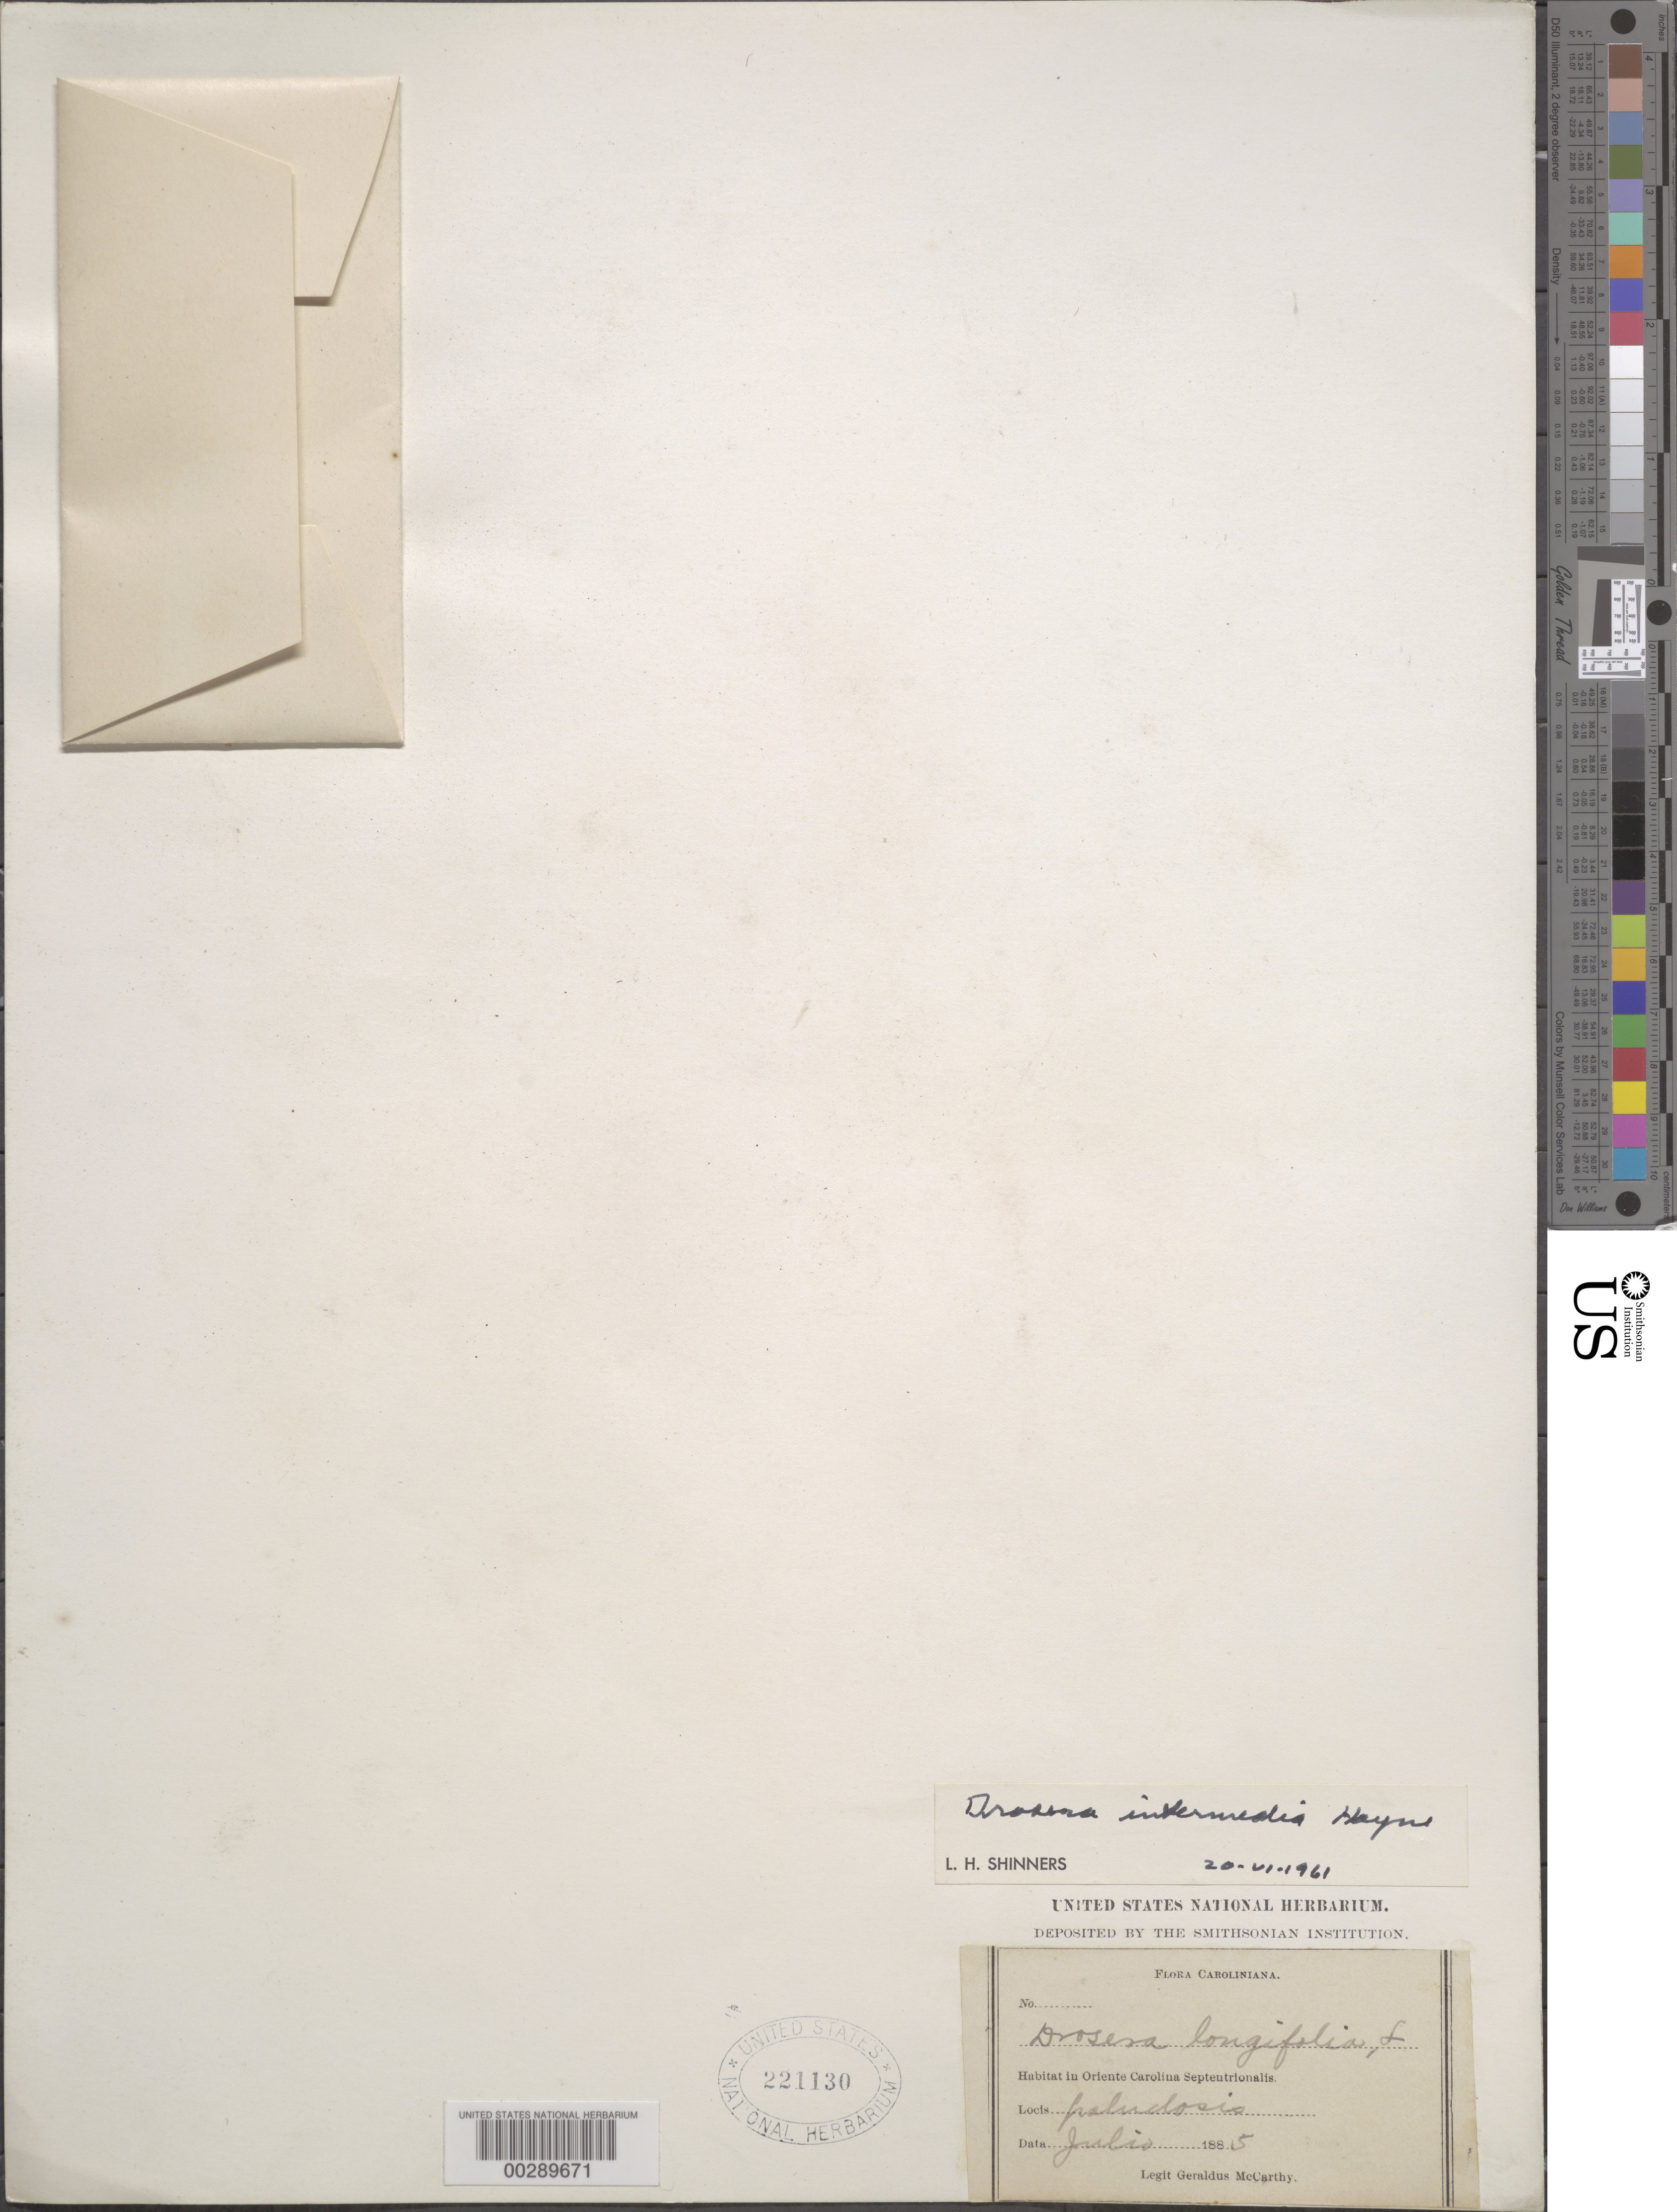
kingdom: Plantae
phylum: Tracheophyta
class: Magnoliopsida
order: Caryophyllales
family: Droseraceae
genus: Drosera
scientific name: Drosera intermedia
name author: Hayne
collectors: G. McCarthy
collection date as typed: Jul 1885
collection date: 1885-07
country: United States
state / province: North Carolina / South Carolina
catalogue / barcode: US 221130